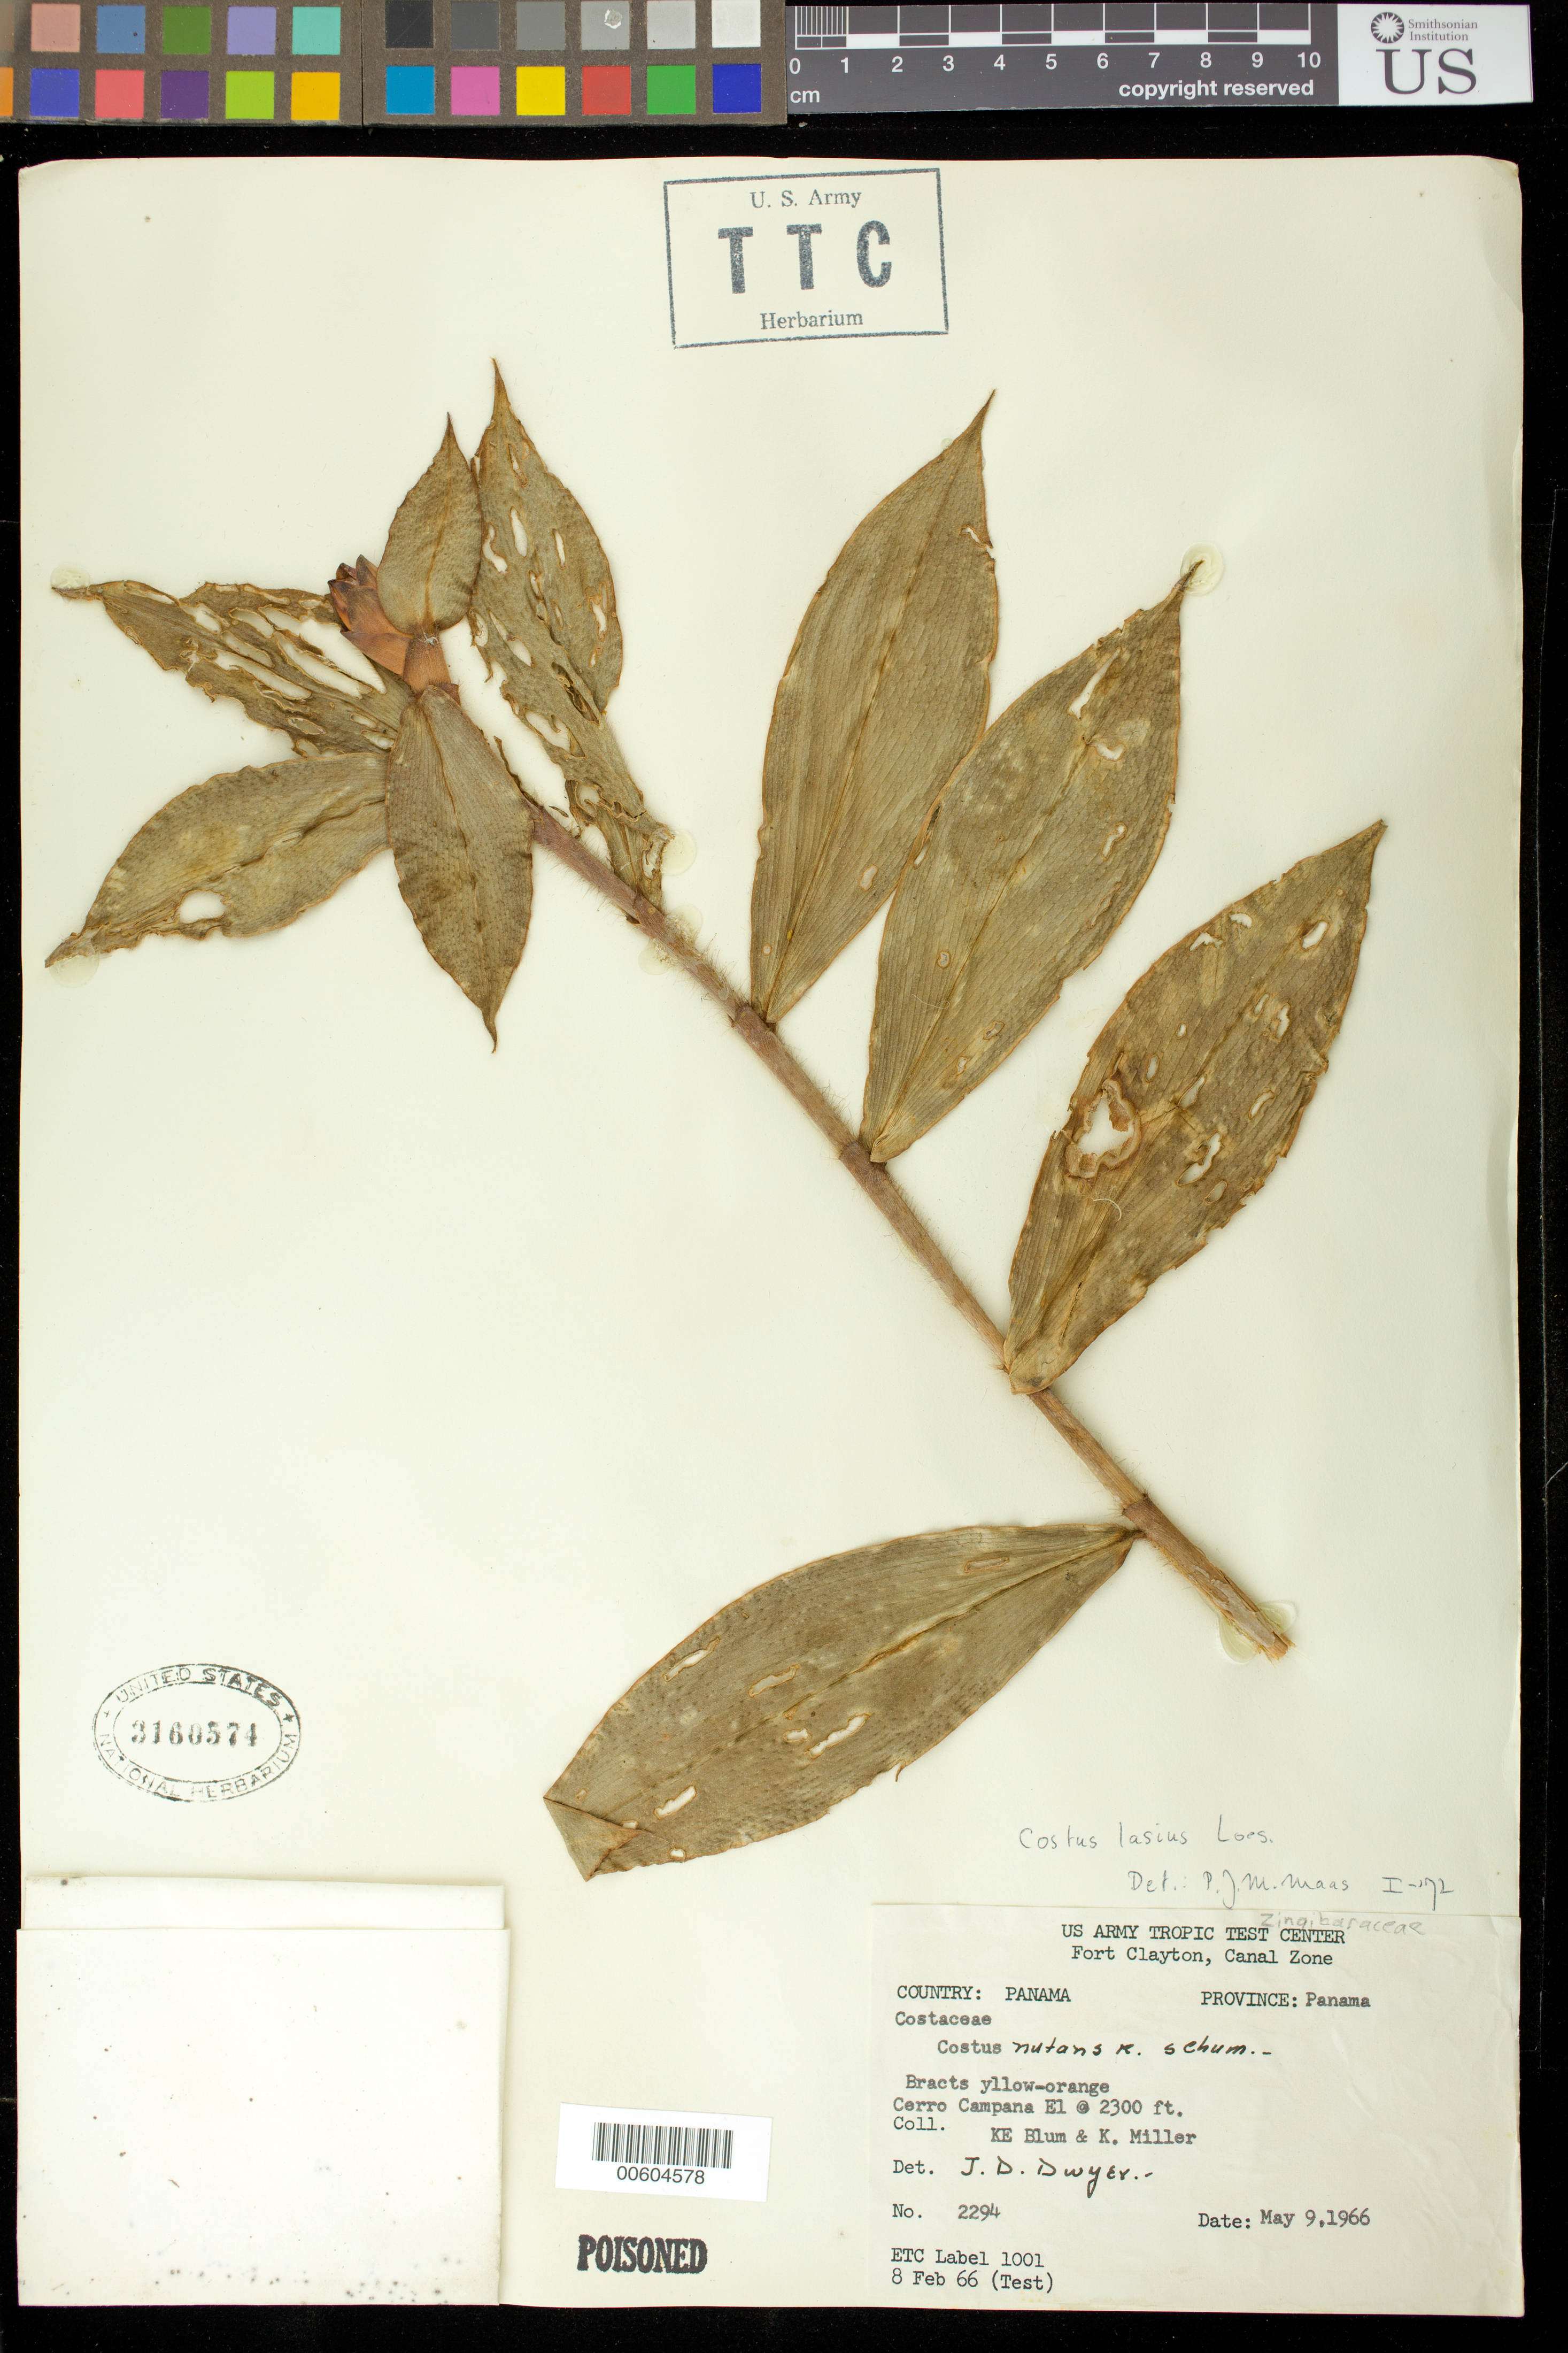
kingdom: Plantae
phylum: Tracheophyta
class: Liliopsida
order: Zingiberales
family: Costaceae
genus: Costus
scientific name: Costus lasius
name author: Loes.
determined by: Maas, Paul J. M.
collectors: K. E. Blum & K. Miller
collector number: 2294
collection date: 1966-05-06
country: Panama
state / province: Panamá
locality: Cerro Campana. Fort Clayton, Canal Zone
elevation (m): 701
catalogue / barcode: US 3160574